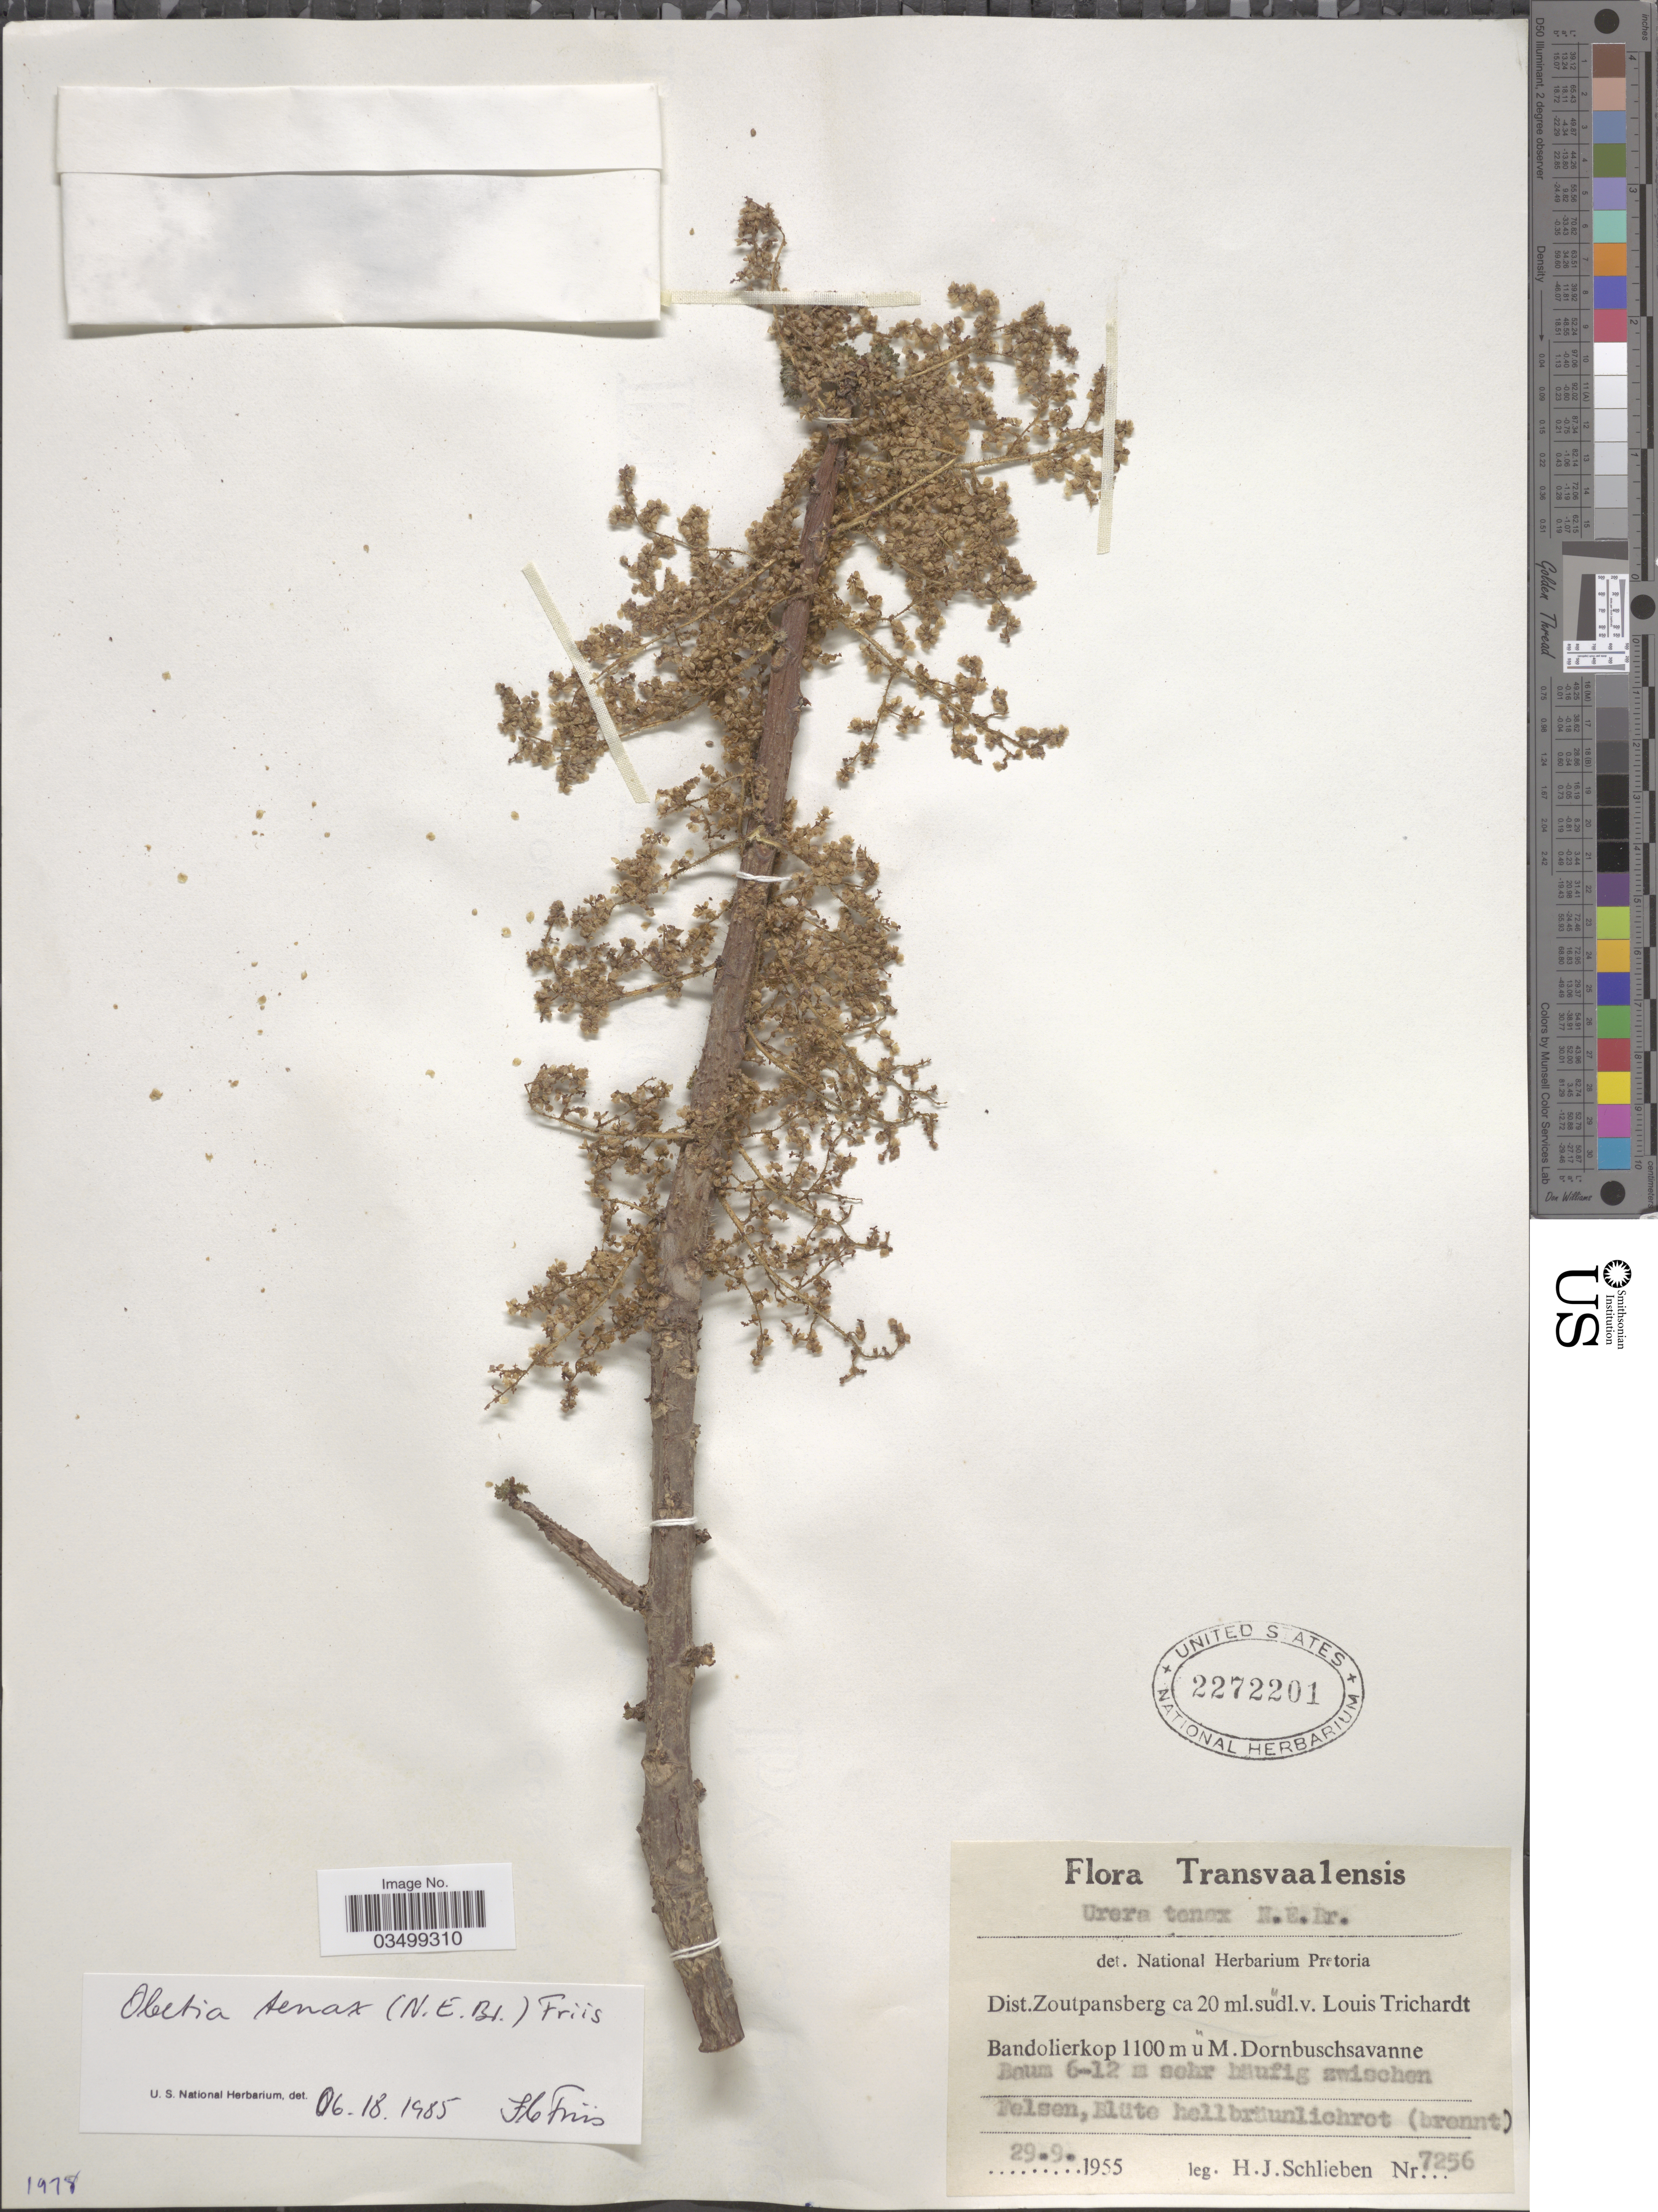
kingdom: Plantae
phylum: Tracheophyta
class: Magnoliopsida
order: Rosales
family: Urticaceae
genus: Obetia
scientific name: Obetia tenax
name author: Friis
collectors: H. J. Schlieben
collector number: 7256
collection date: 1955-09-29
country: South Africa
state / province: Limpopo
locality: Transvaalensis. Dist. Zoutpansberg ca 20 ml. südl.v. Louis Trichardt. Bandolierkop M. Dornbuschsavanne.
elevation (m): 1100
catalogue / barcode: US 2272201